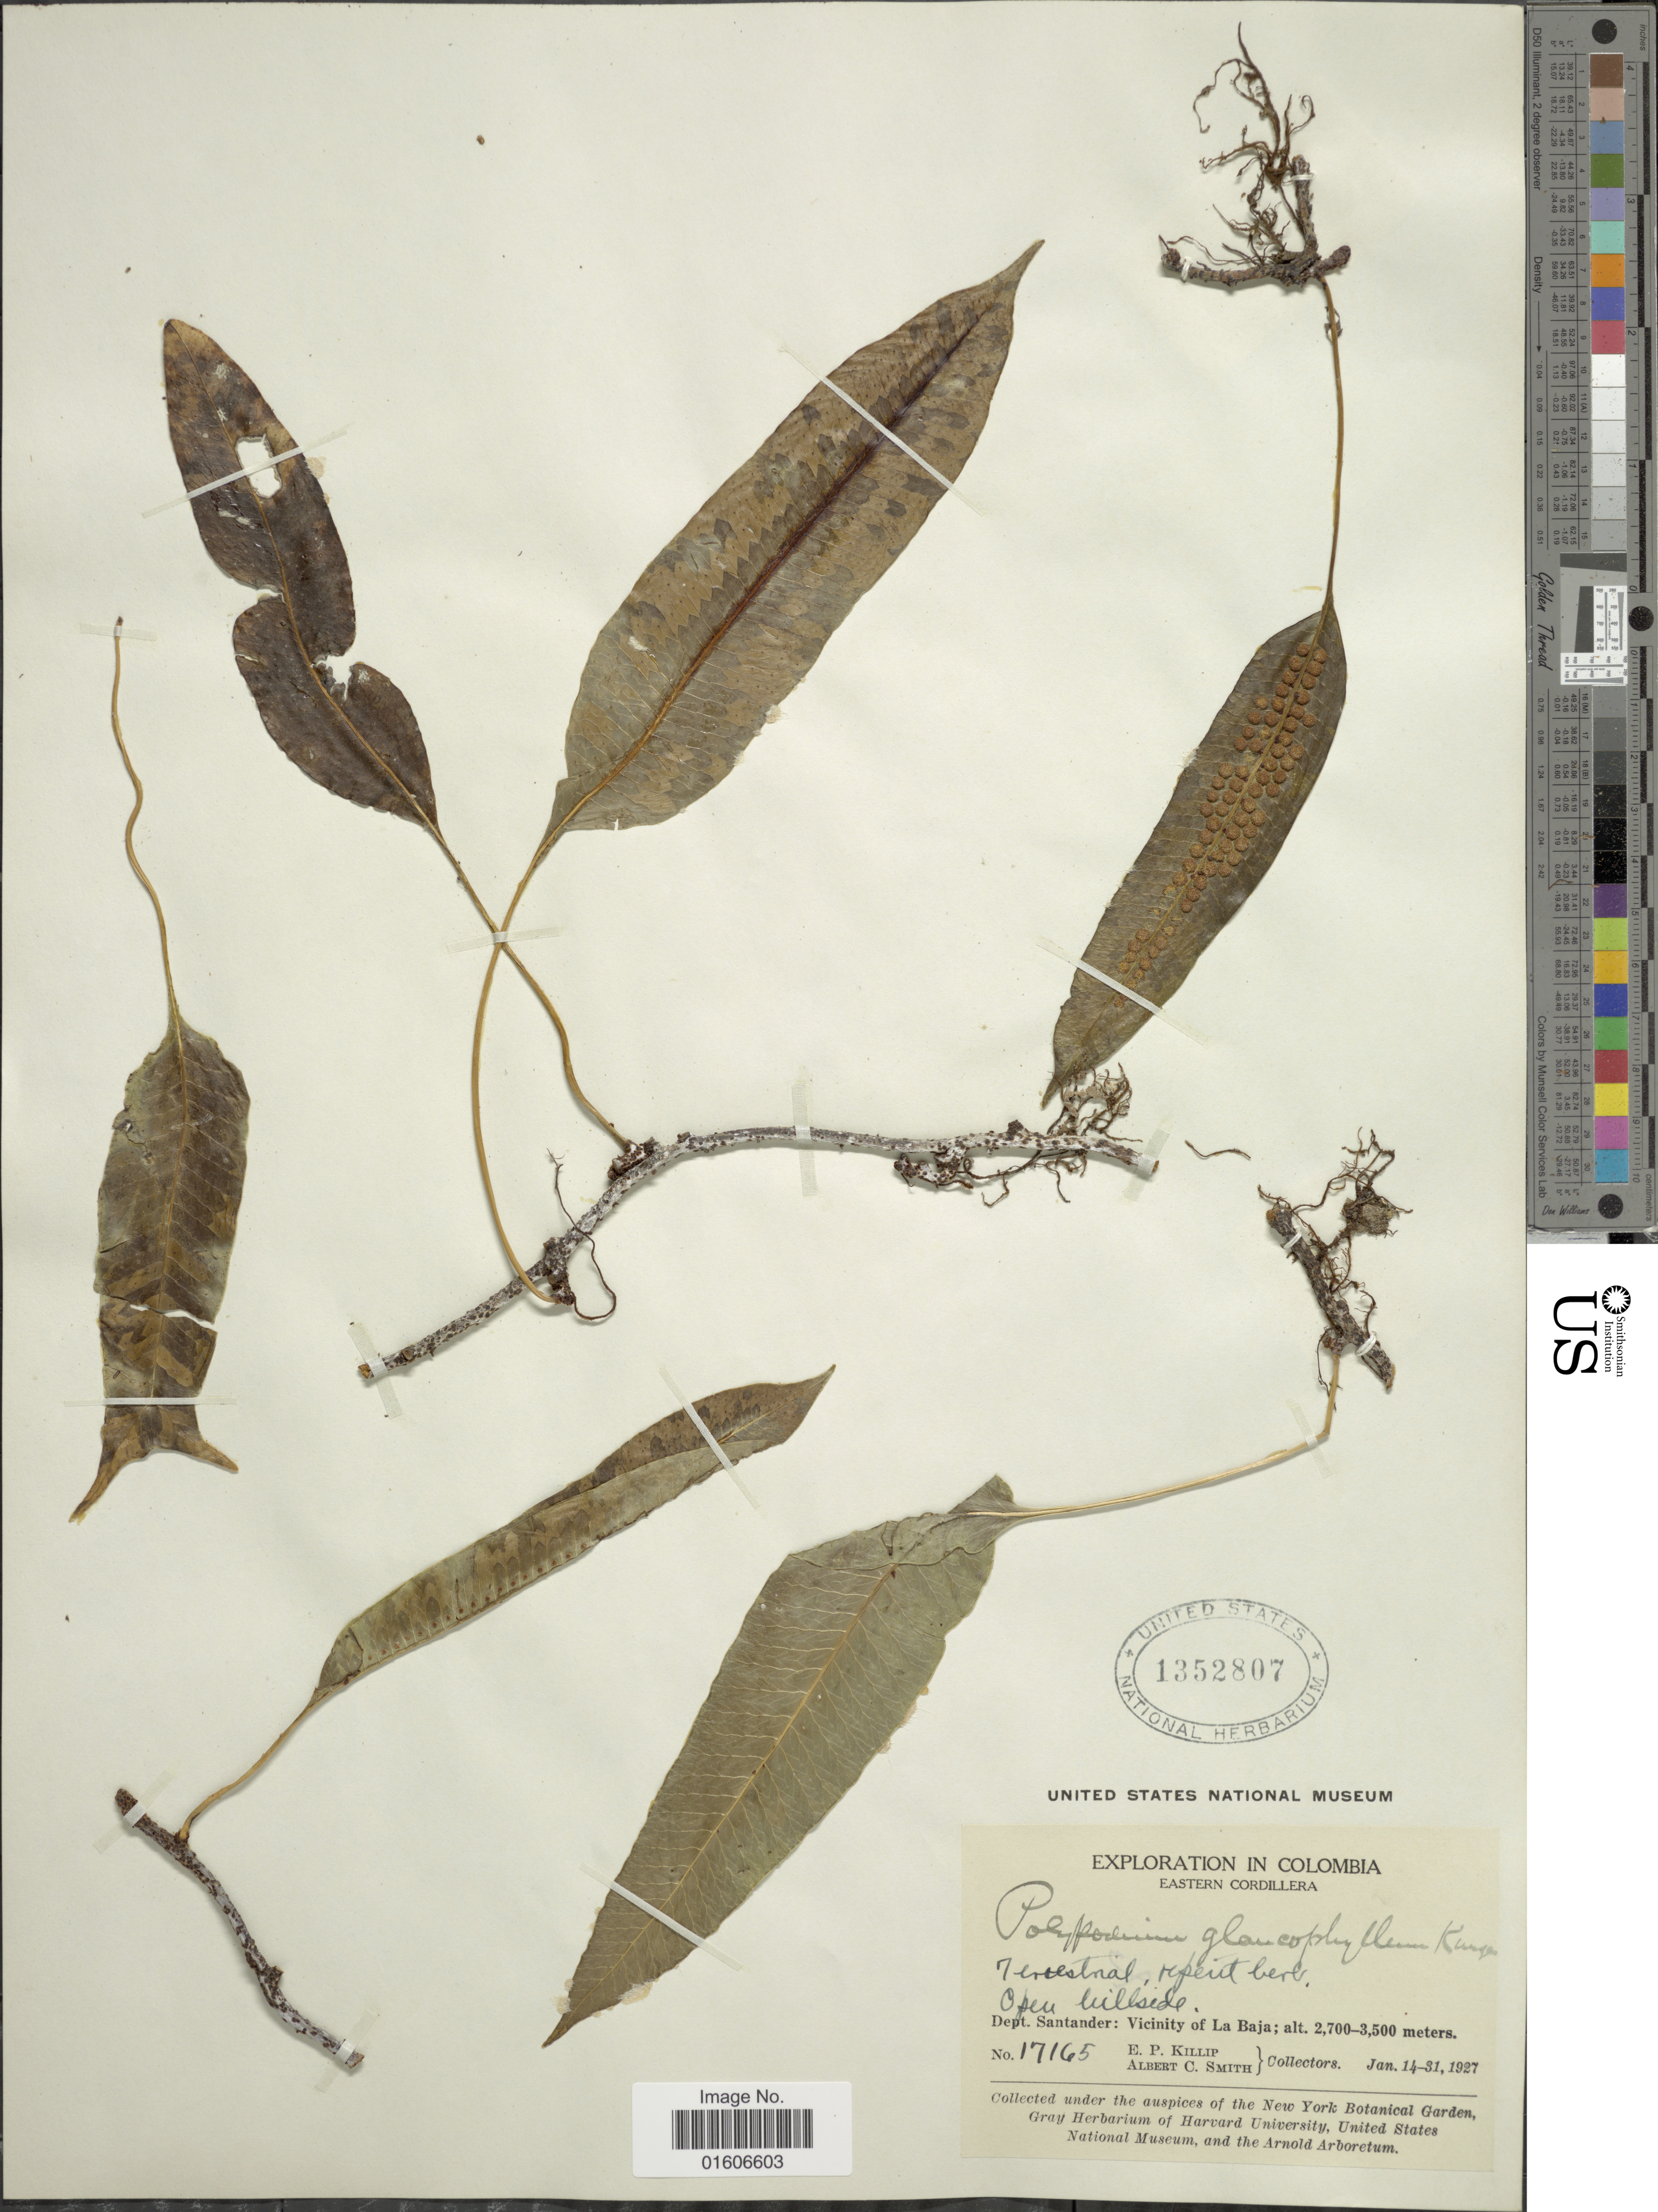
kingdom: Plantae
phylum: Tracheophyta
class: Polypodiopsida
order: Polypodiales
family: Polypodiaceae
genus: Serpocaulon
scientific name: Serpocaulon levigatum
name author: (Cav.) A.R. Sm.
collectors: E. P. Killip & A. C. Smith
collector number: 17165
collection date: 1927-01-14/1927-01-31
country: Colombia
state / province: Santander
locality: Eastern Cordillera. Dept. Santander: Vicinity of La Baja.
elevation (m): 2700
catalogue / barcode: US 1352807